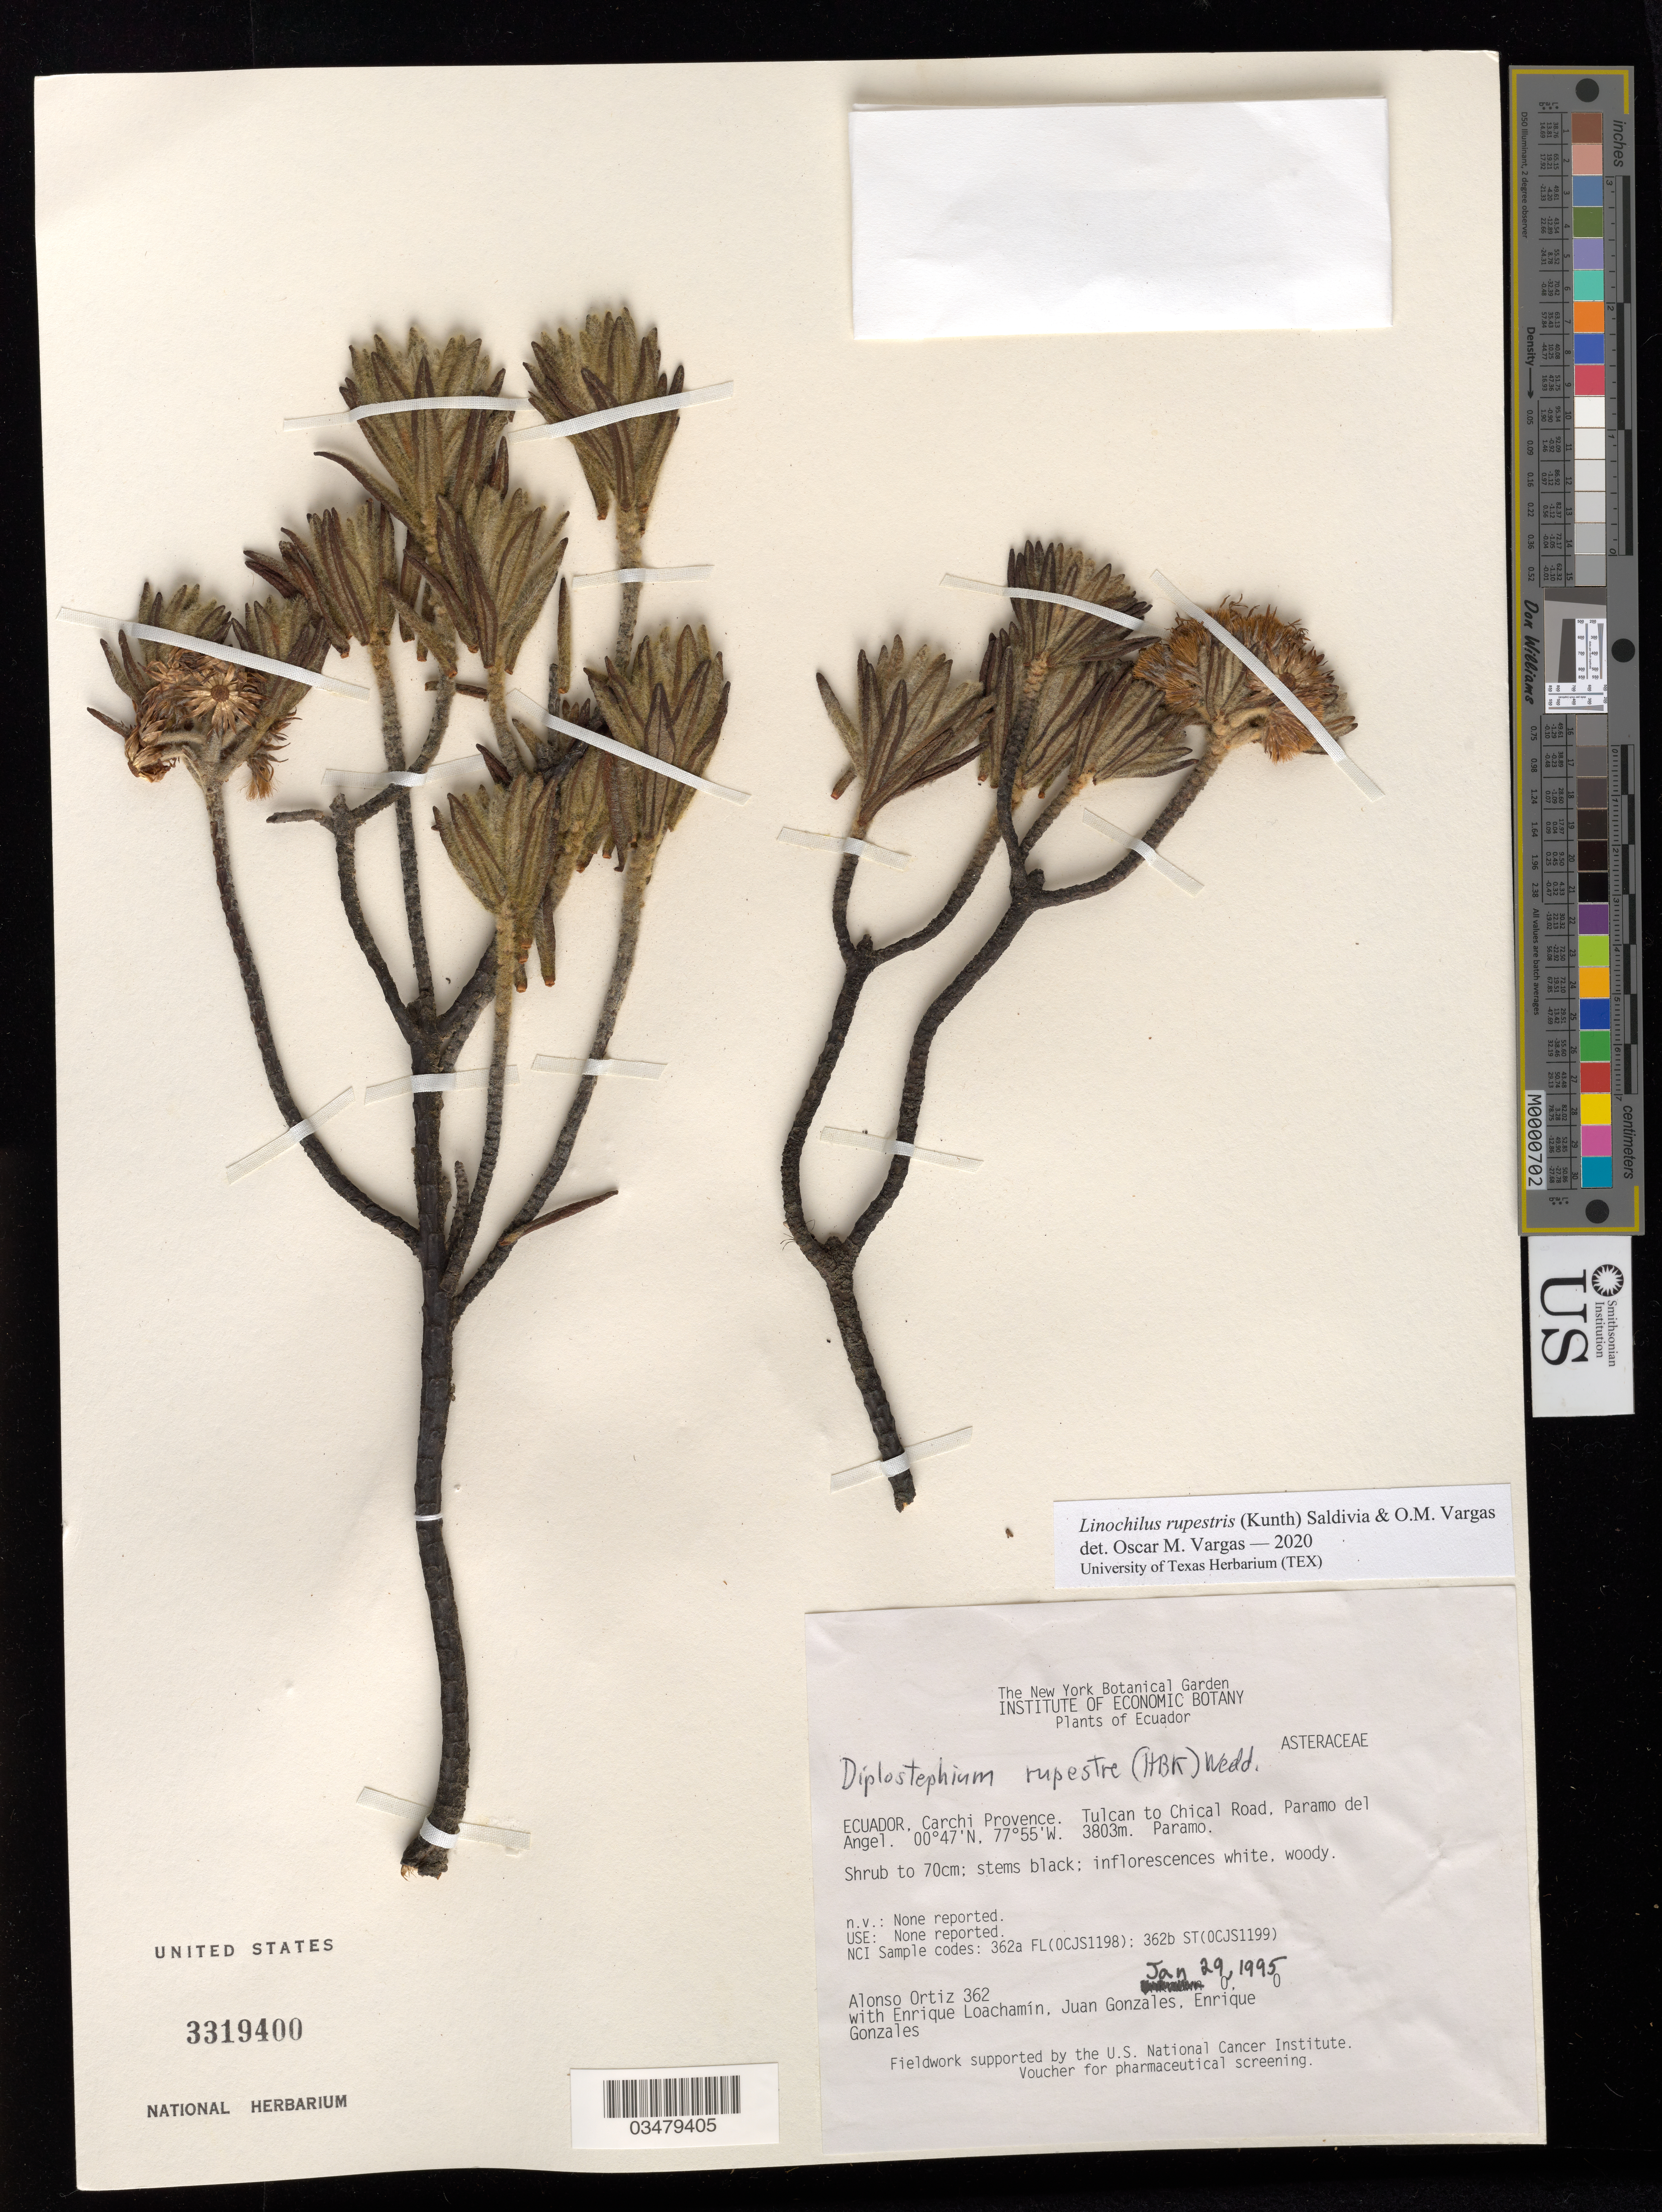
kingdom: Plantae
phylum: Tracheophyta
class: Magnoliopsida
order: Asterales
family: Asteraceae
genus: Linochilus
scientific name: Linochilus rupestris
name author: (Kunth) Saldivia & O.M. Vargas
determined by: Vargas, Oscar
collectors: Alida Ortiz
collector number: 362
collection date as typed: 29 Jan 1995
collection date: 1995-01-29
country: Ecuador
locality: Tulcan to Chical Road, Chical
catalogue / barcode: US 3319400